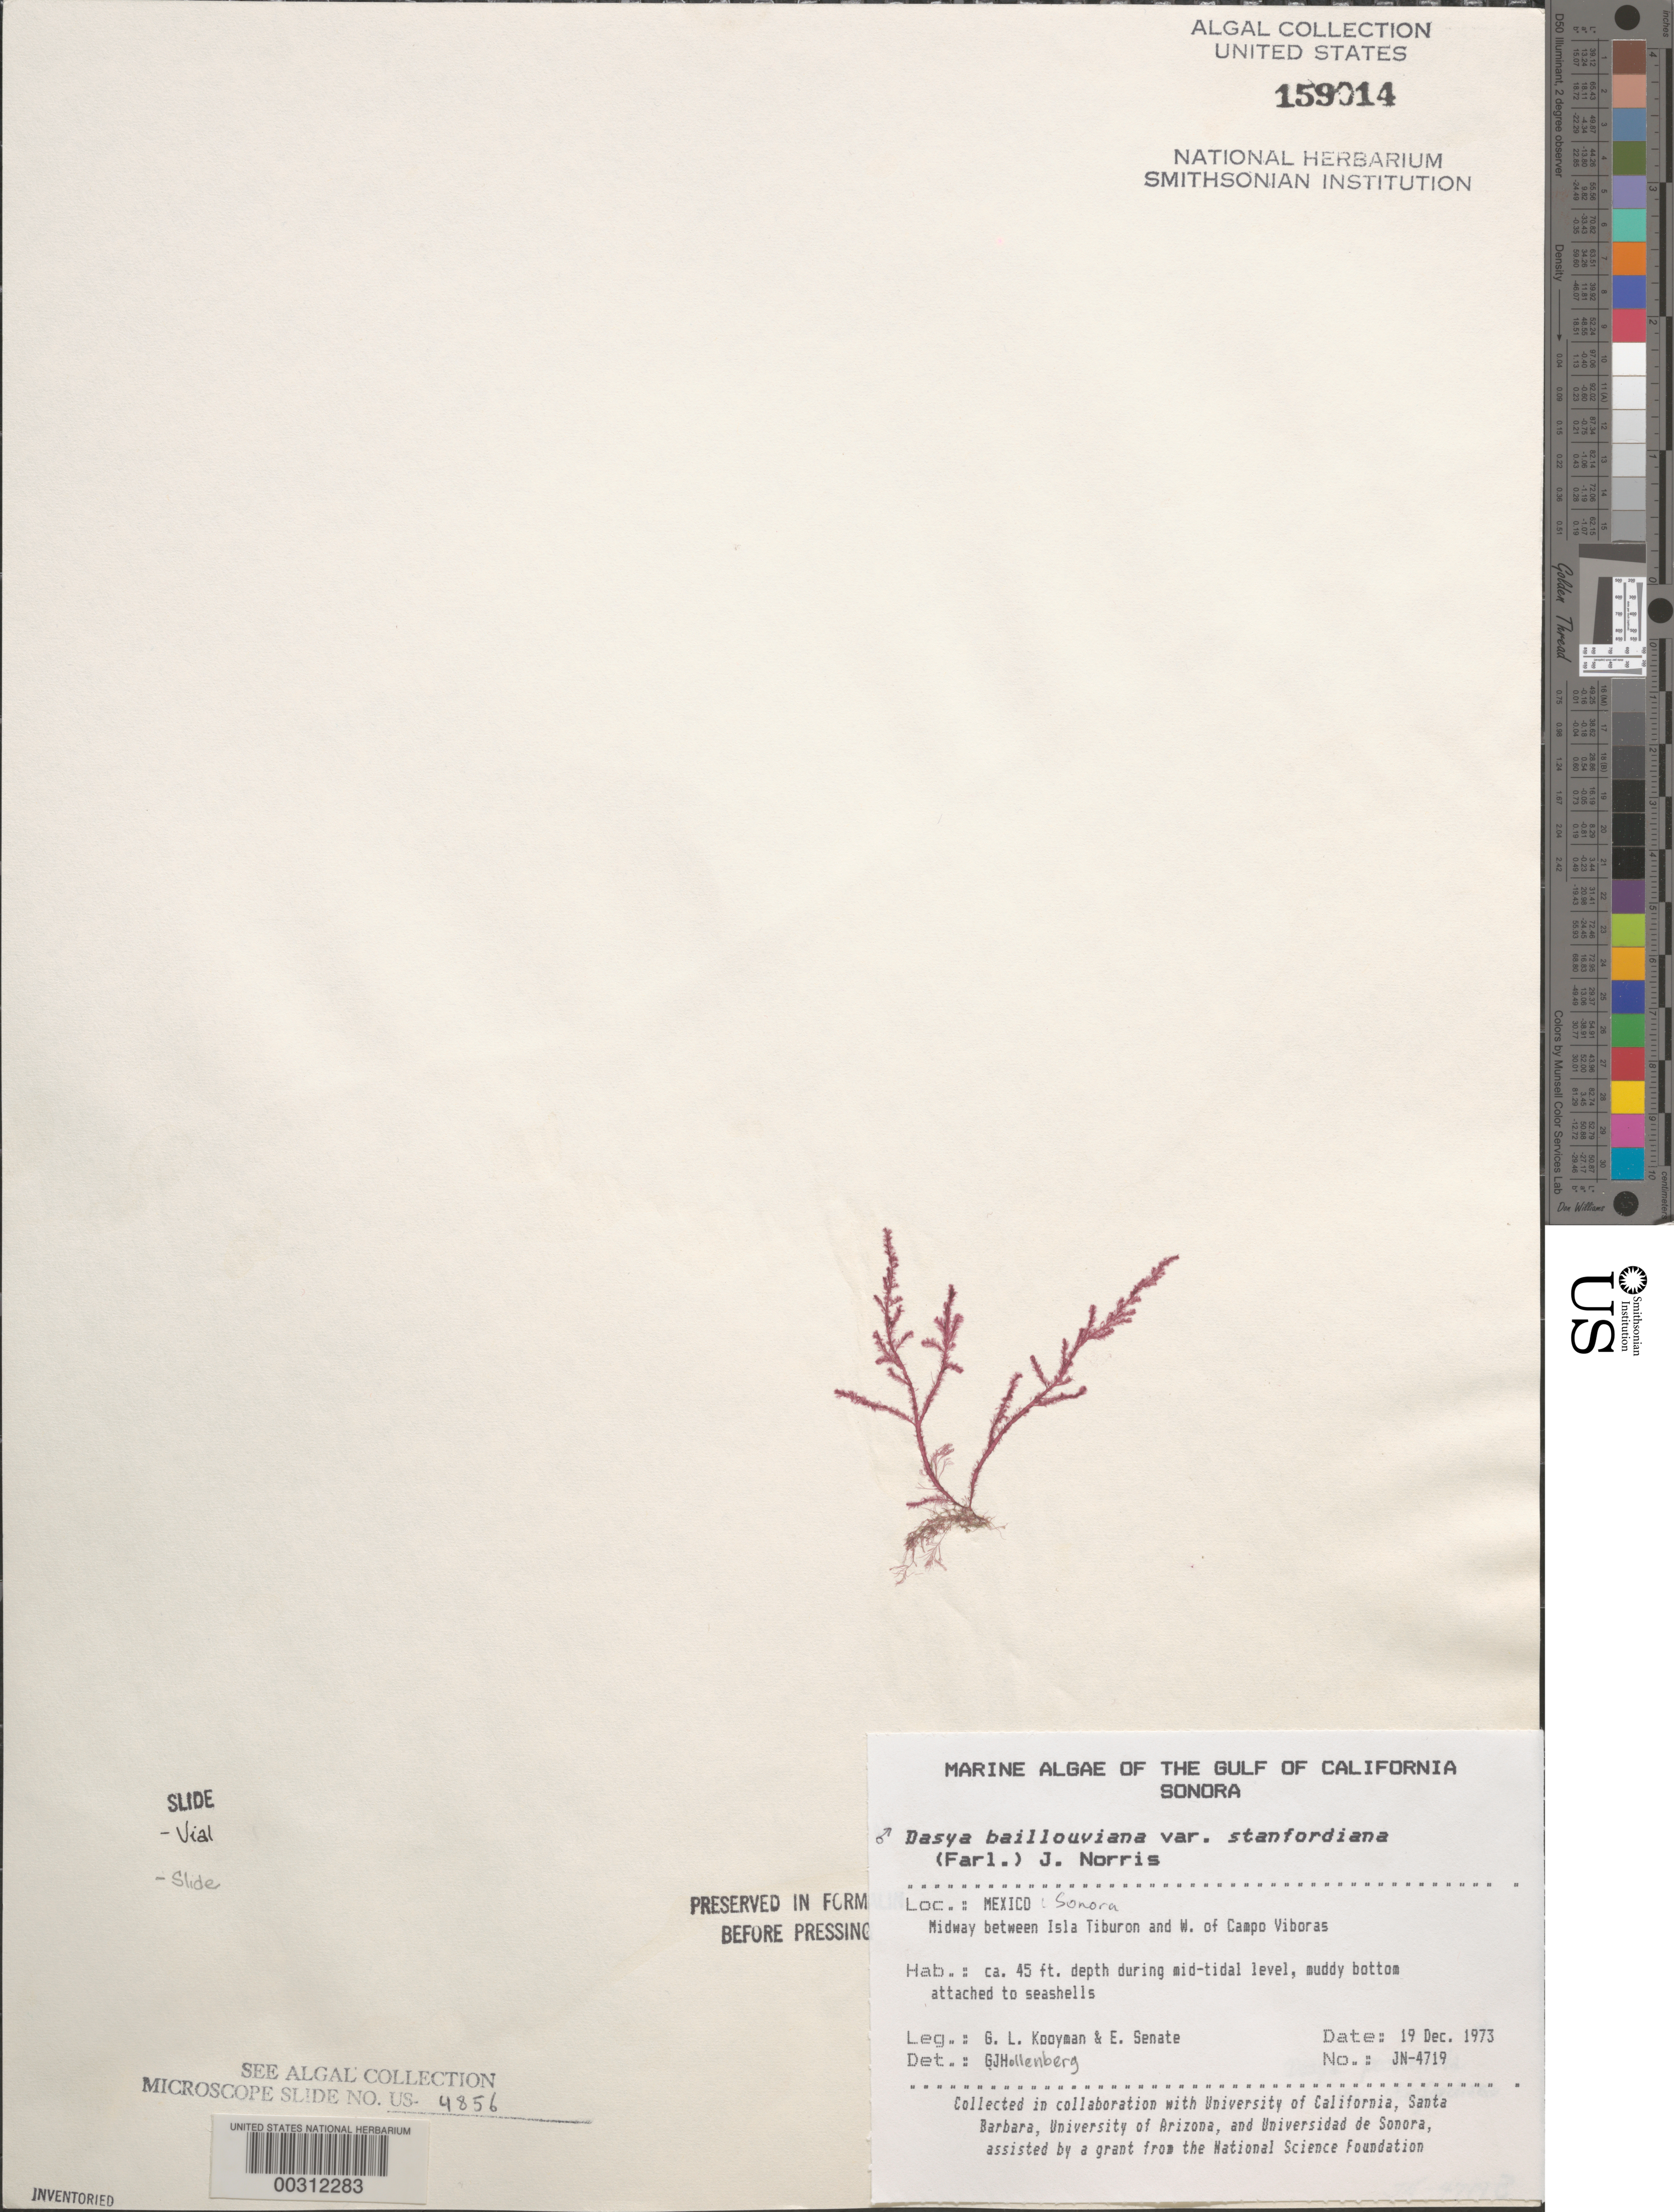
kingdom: Plantae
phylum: Rhodophyta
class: Florideophyceae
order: Ceramiales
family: Dasyaceae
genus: Dasya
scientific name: Dasya pedicellata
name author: (C. Agardh) C. Agardh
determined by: Algae name updating Project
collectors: G. Kooyman & E. Sennett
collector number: Jn-4719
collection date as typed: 19 Dec 1973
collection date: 1973-12-19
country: Mexico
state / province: Sonora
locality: West of Campo Vibroras, near Isla Tiburon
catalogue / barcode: US 159014